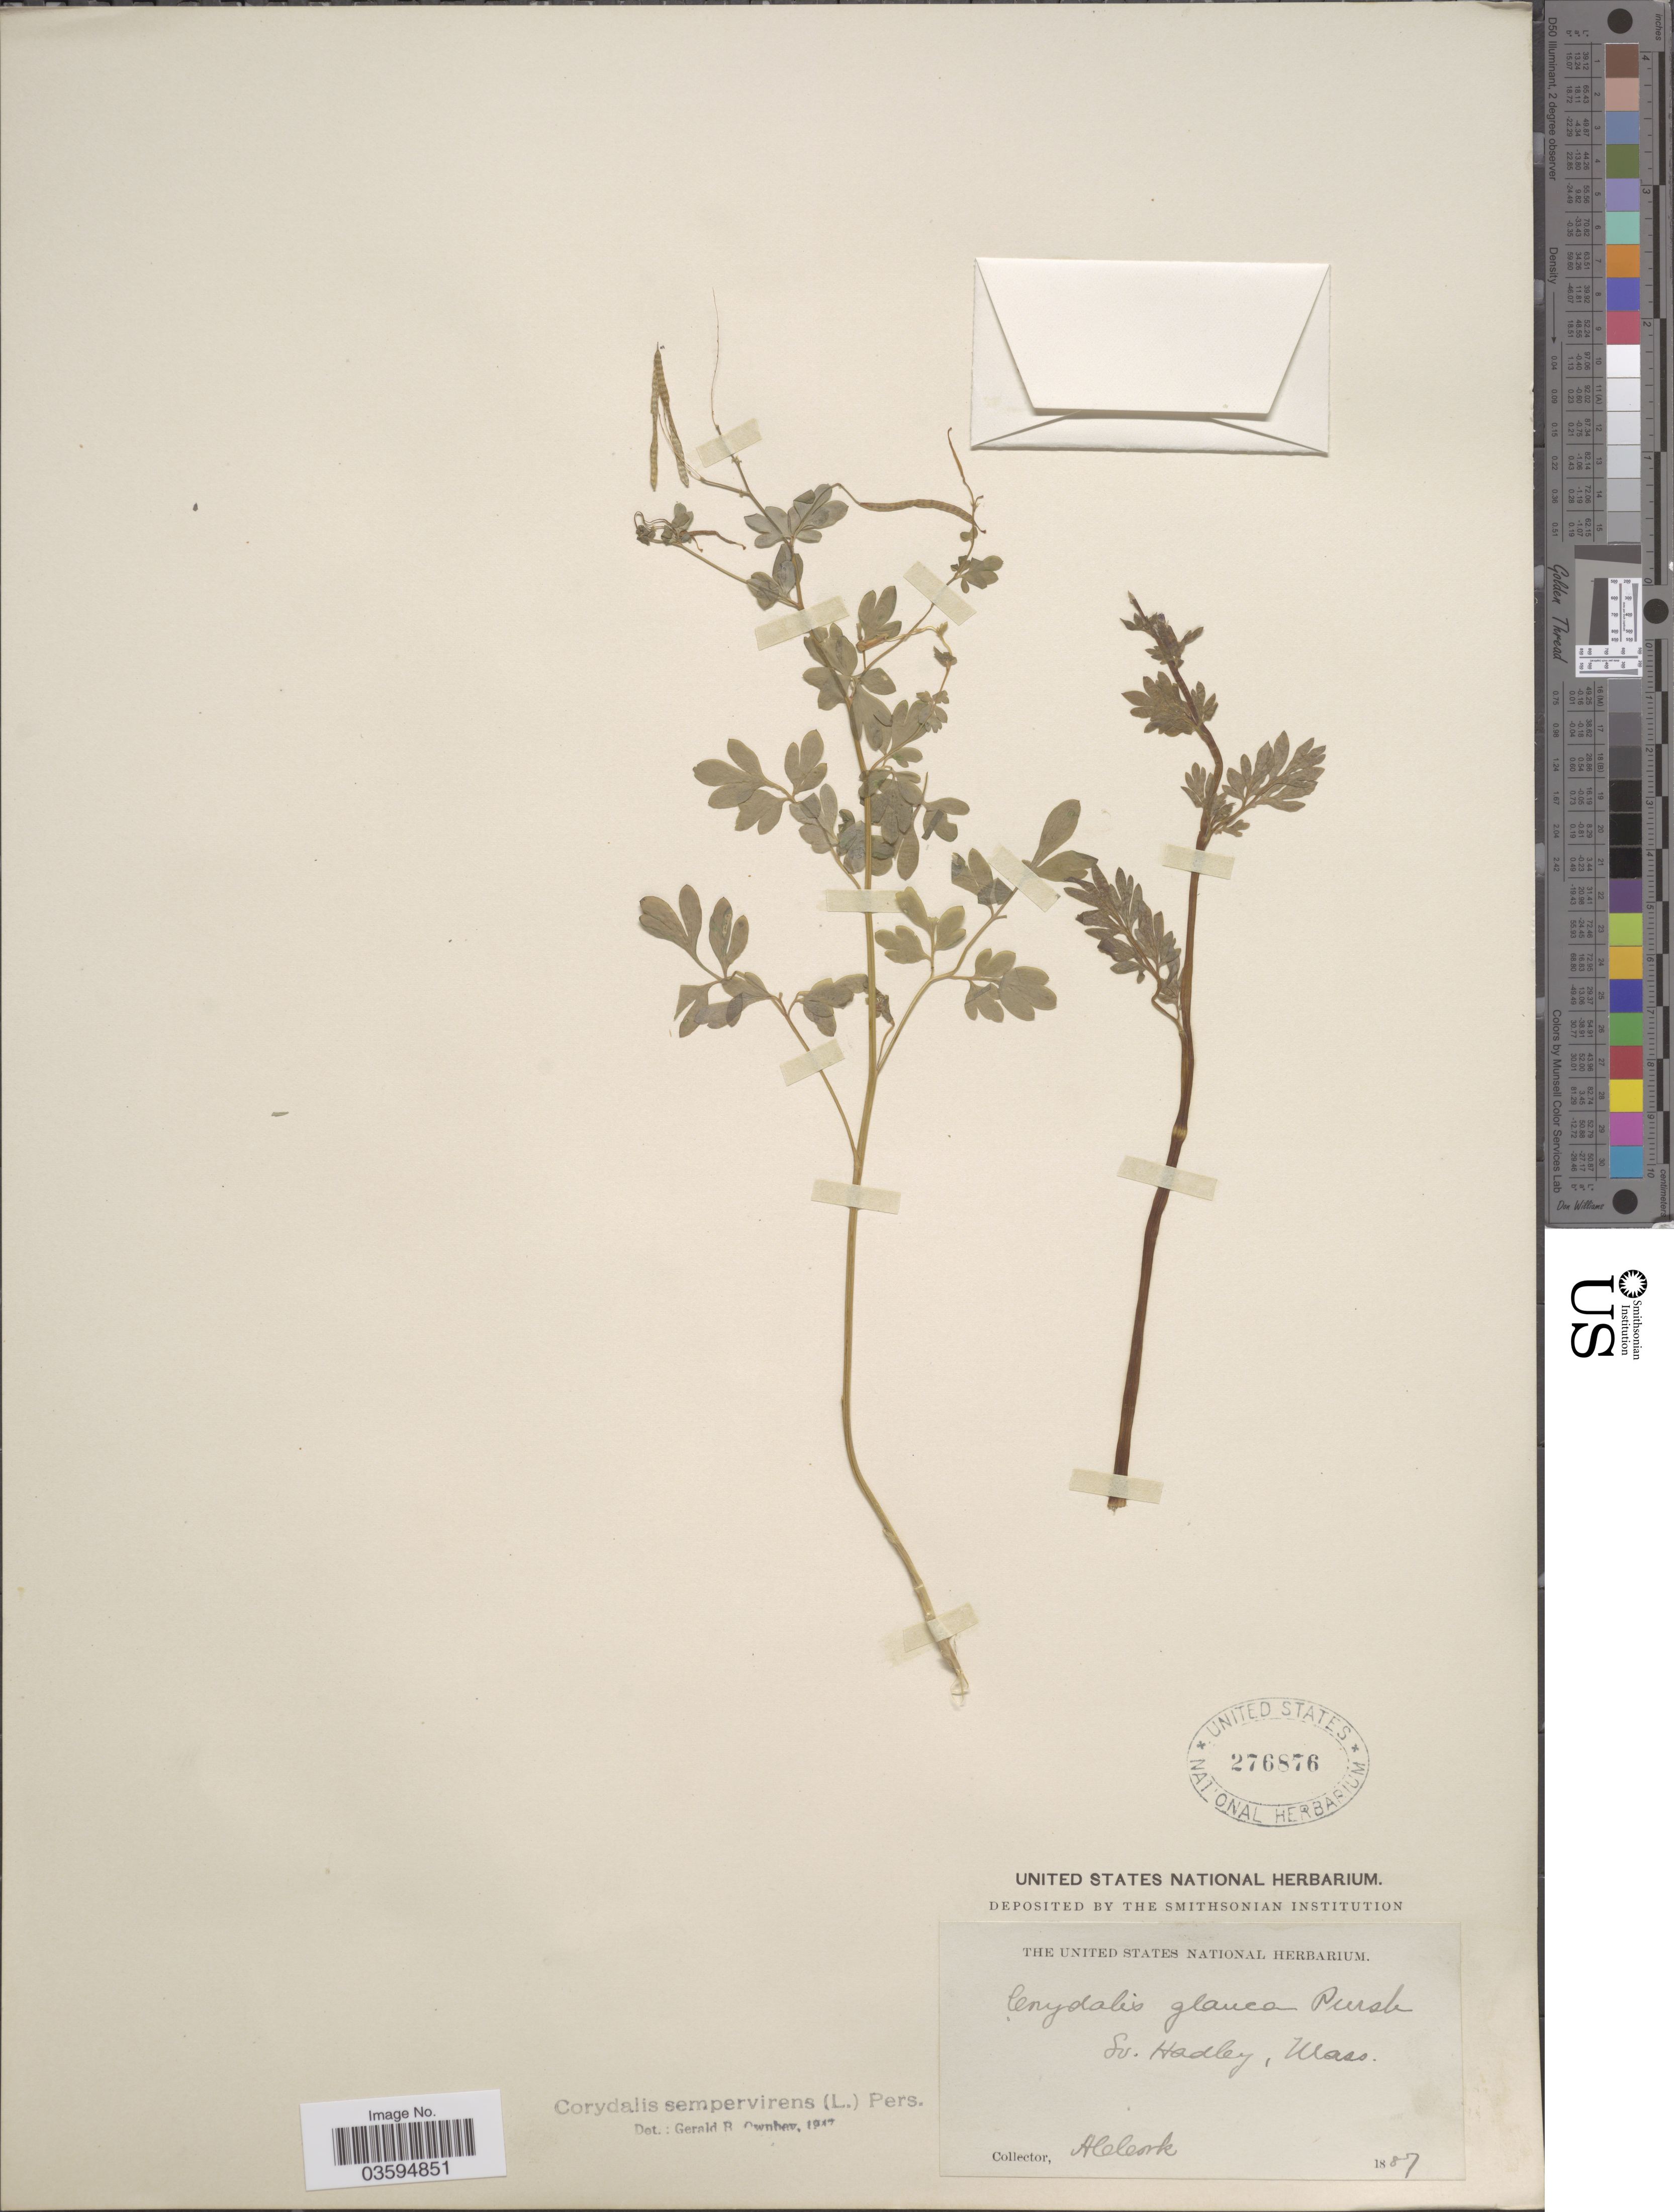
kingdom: Plantae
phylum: Tracheophyta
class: Magnoliopsida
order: Ranunculales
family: Papaveraceae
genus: Capnoides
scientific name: Capnoides sempervirens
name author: (L.) Borkh.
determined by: Strong, M. T., (US), Smithsonian Institution - National Museum of Natural History (UNITED STATES)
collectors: A. Cook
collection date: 1887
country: United States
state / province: Massachusetts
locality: So. Hadley.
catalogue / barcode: US 276876